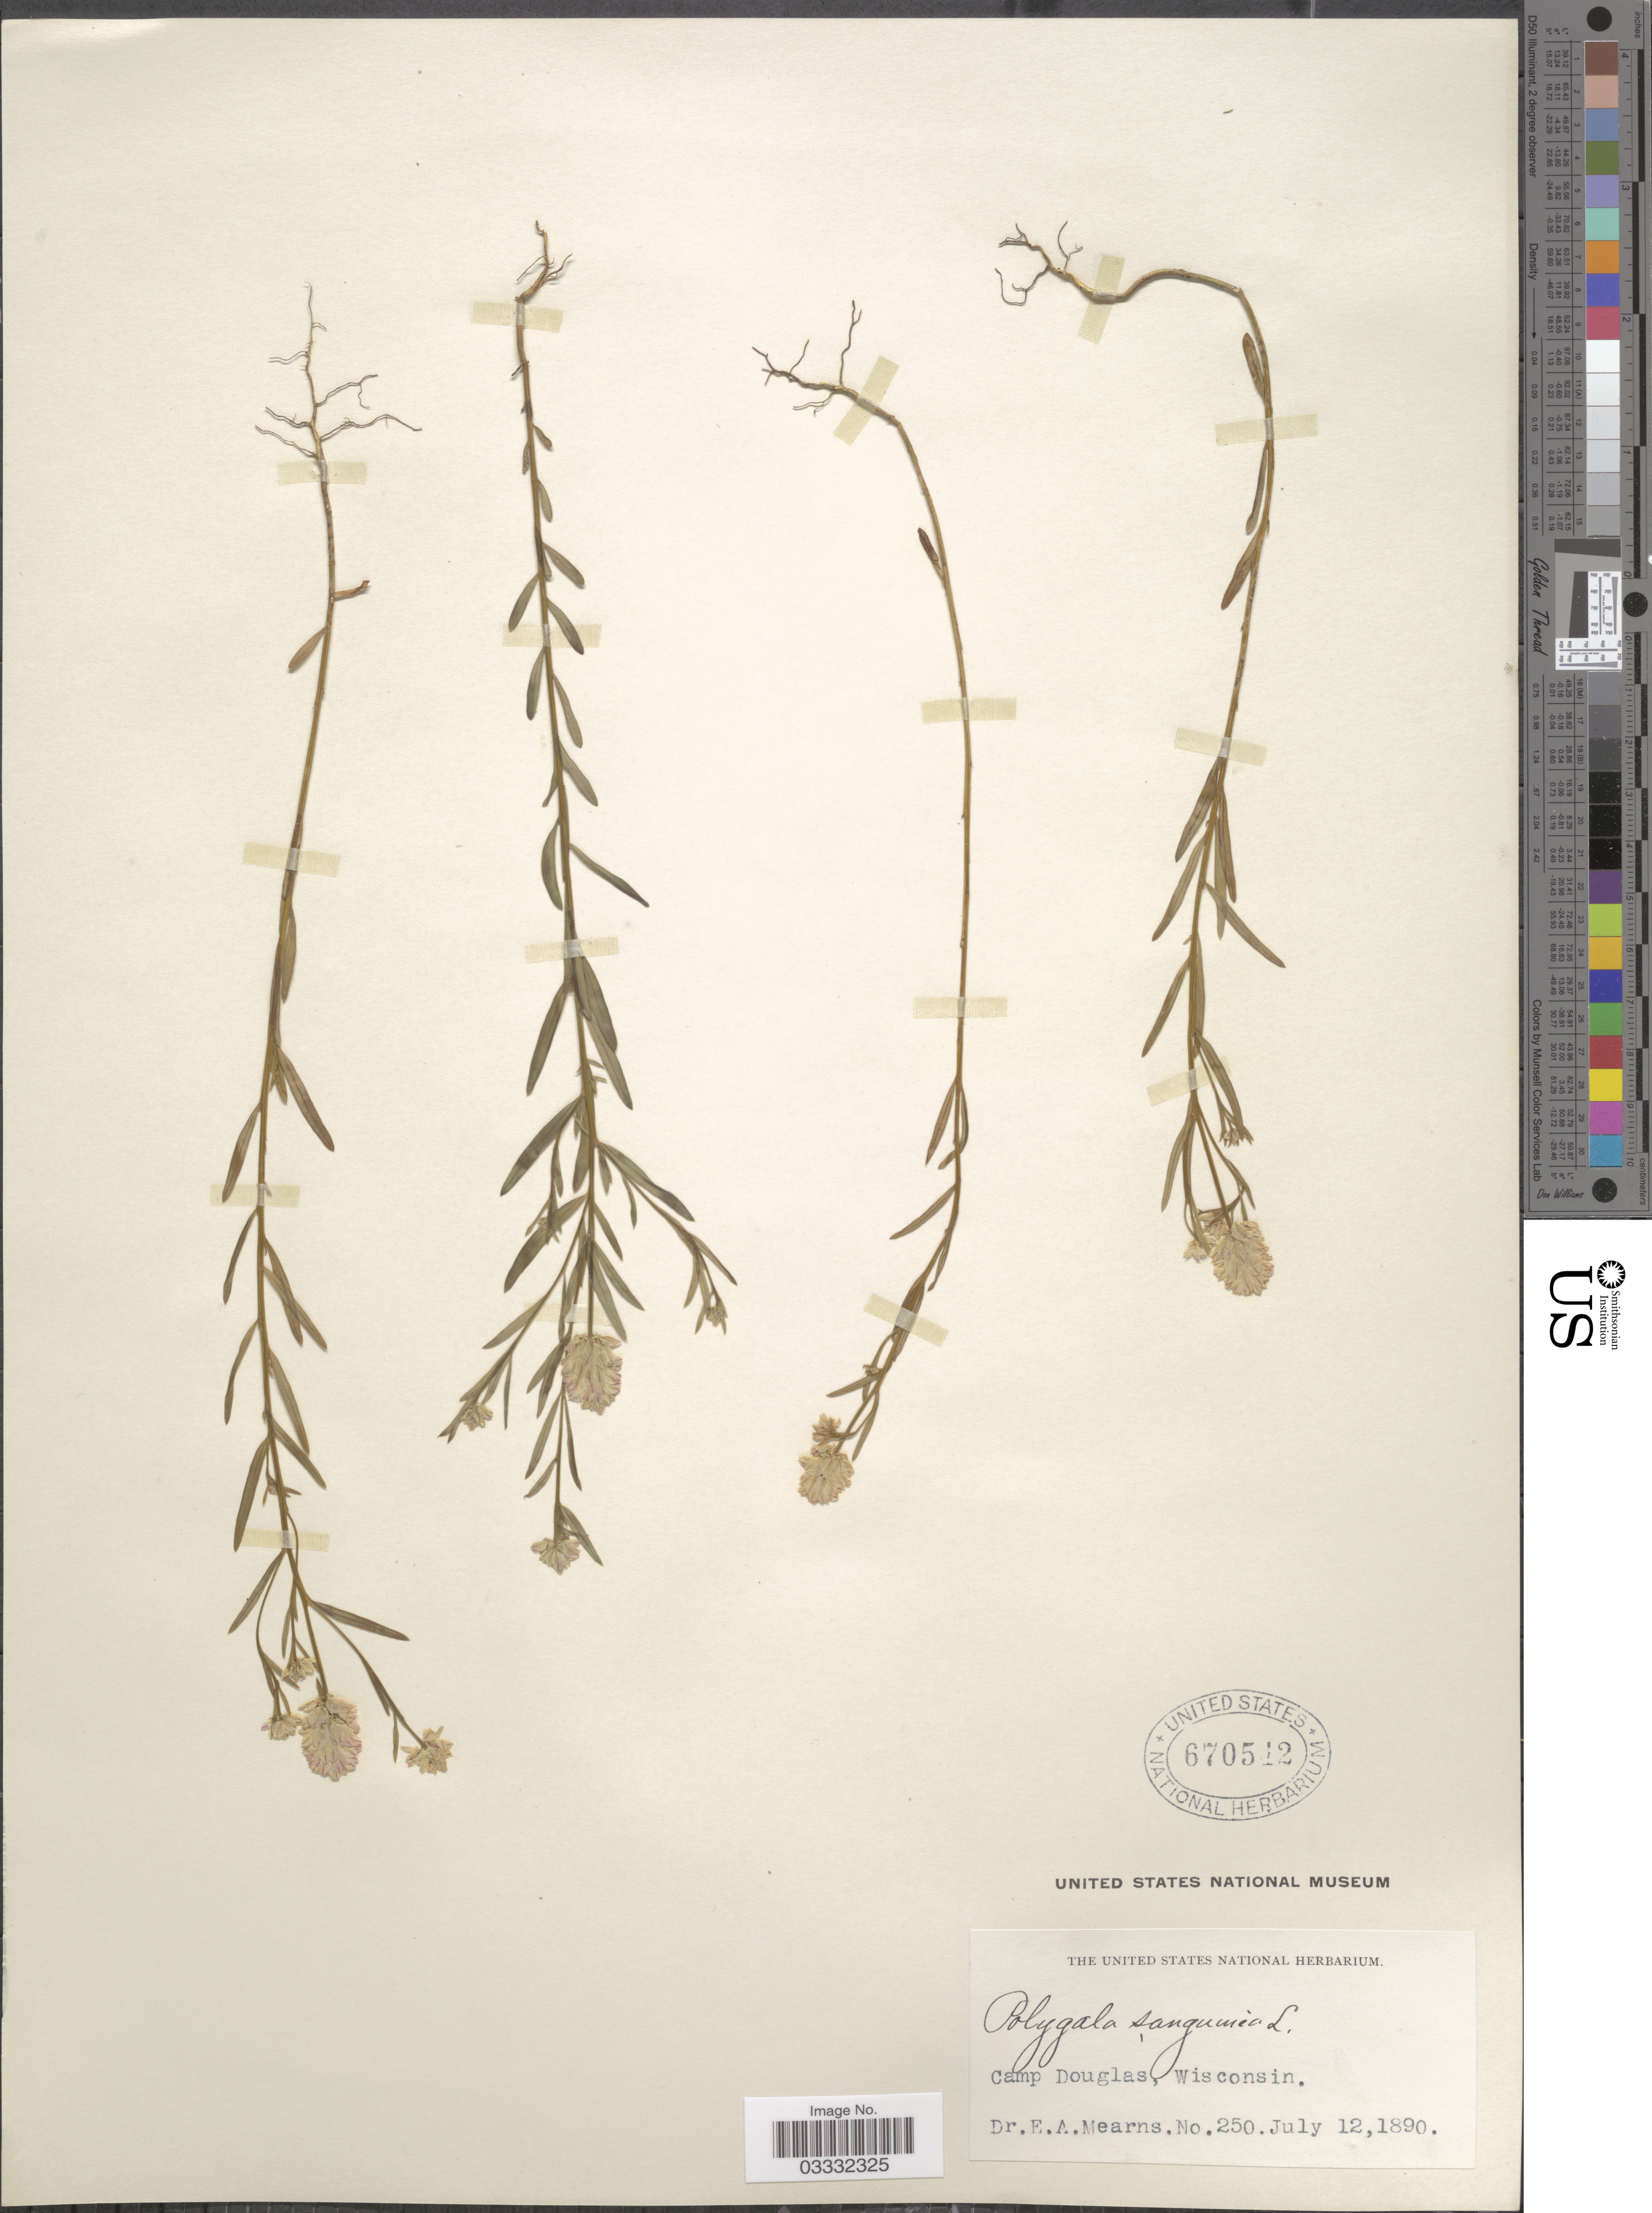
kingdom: Plantae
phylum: Tracheophyta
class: Magnoliopsida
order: Fabales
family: Polygalaceae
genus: Polygala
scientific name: Polygala sanguinea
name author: L.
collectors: E. A. Mearns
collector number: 250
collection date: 1890-07-12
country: United States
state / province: Wisconsin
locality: Camp Douglas.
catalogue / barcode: US 670542